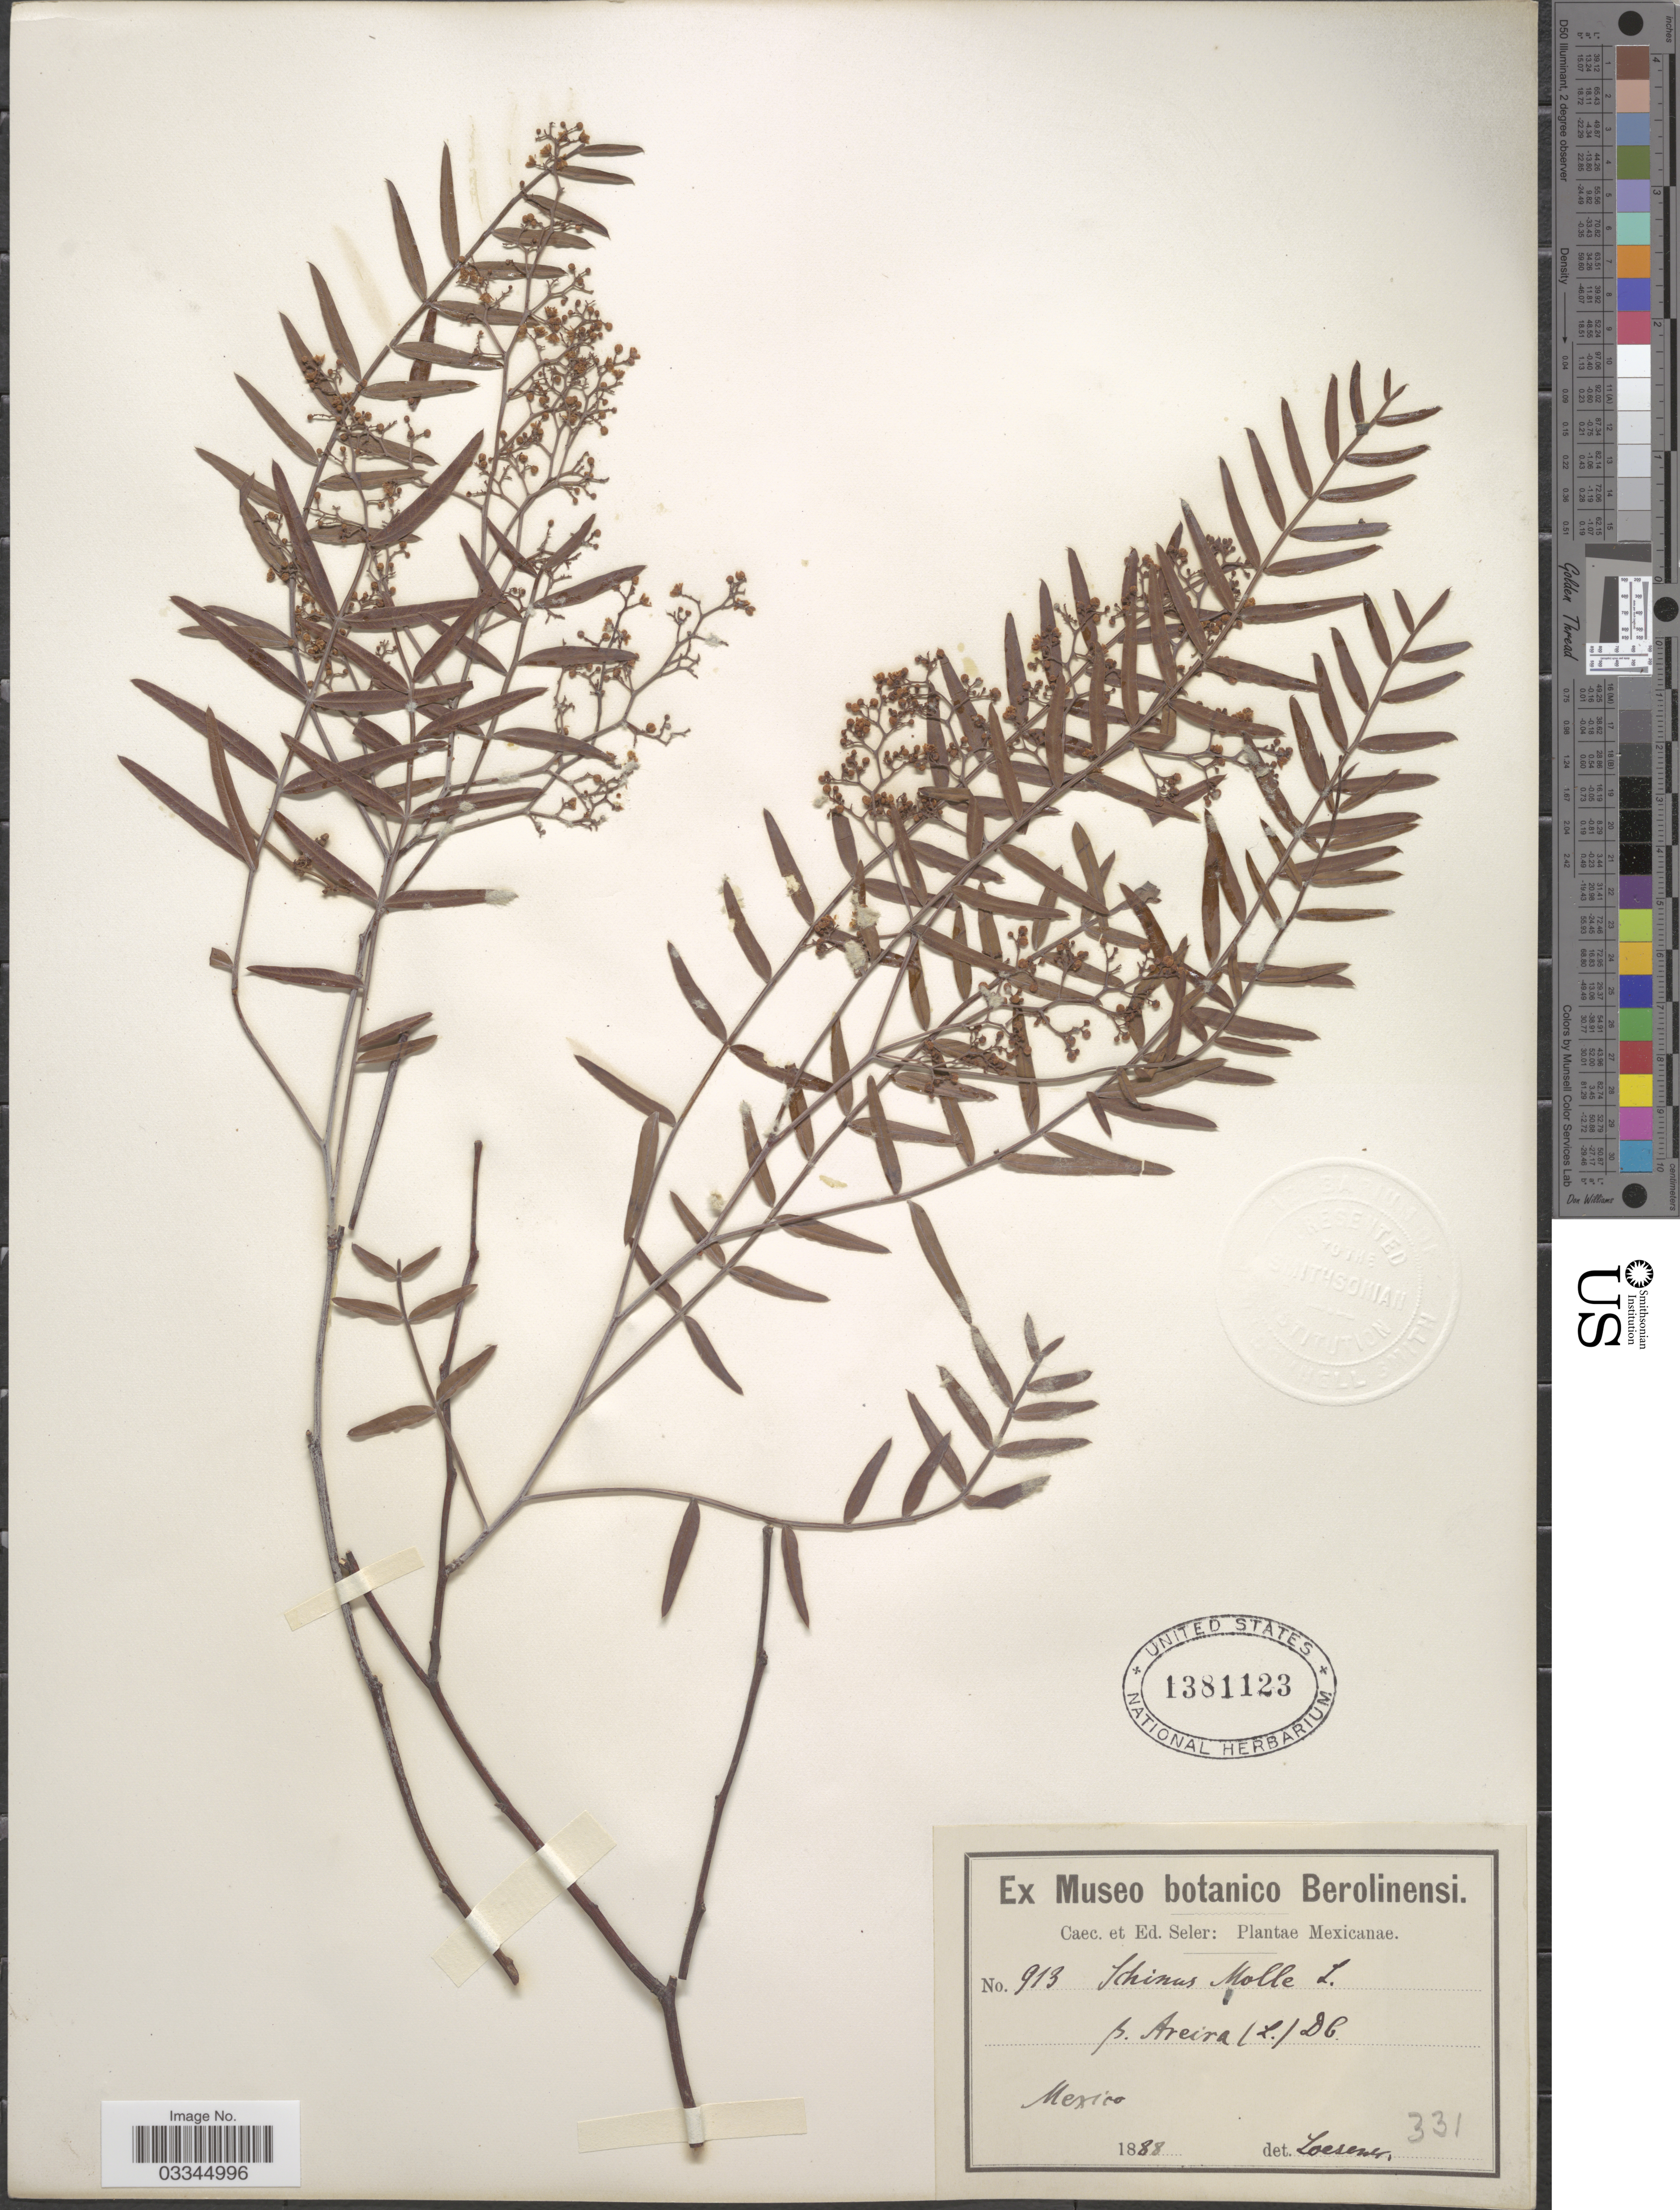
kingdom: Plantae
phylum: Tracheophyta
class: Magnoliopsida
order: Sapindales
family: Anacardiaceae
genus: Schinus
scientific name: Schinus areira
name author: L.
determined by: Mitchell, John D.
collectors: E. G. Seler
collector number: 913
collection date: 1881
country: Mexico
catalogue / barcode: US 1381123